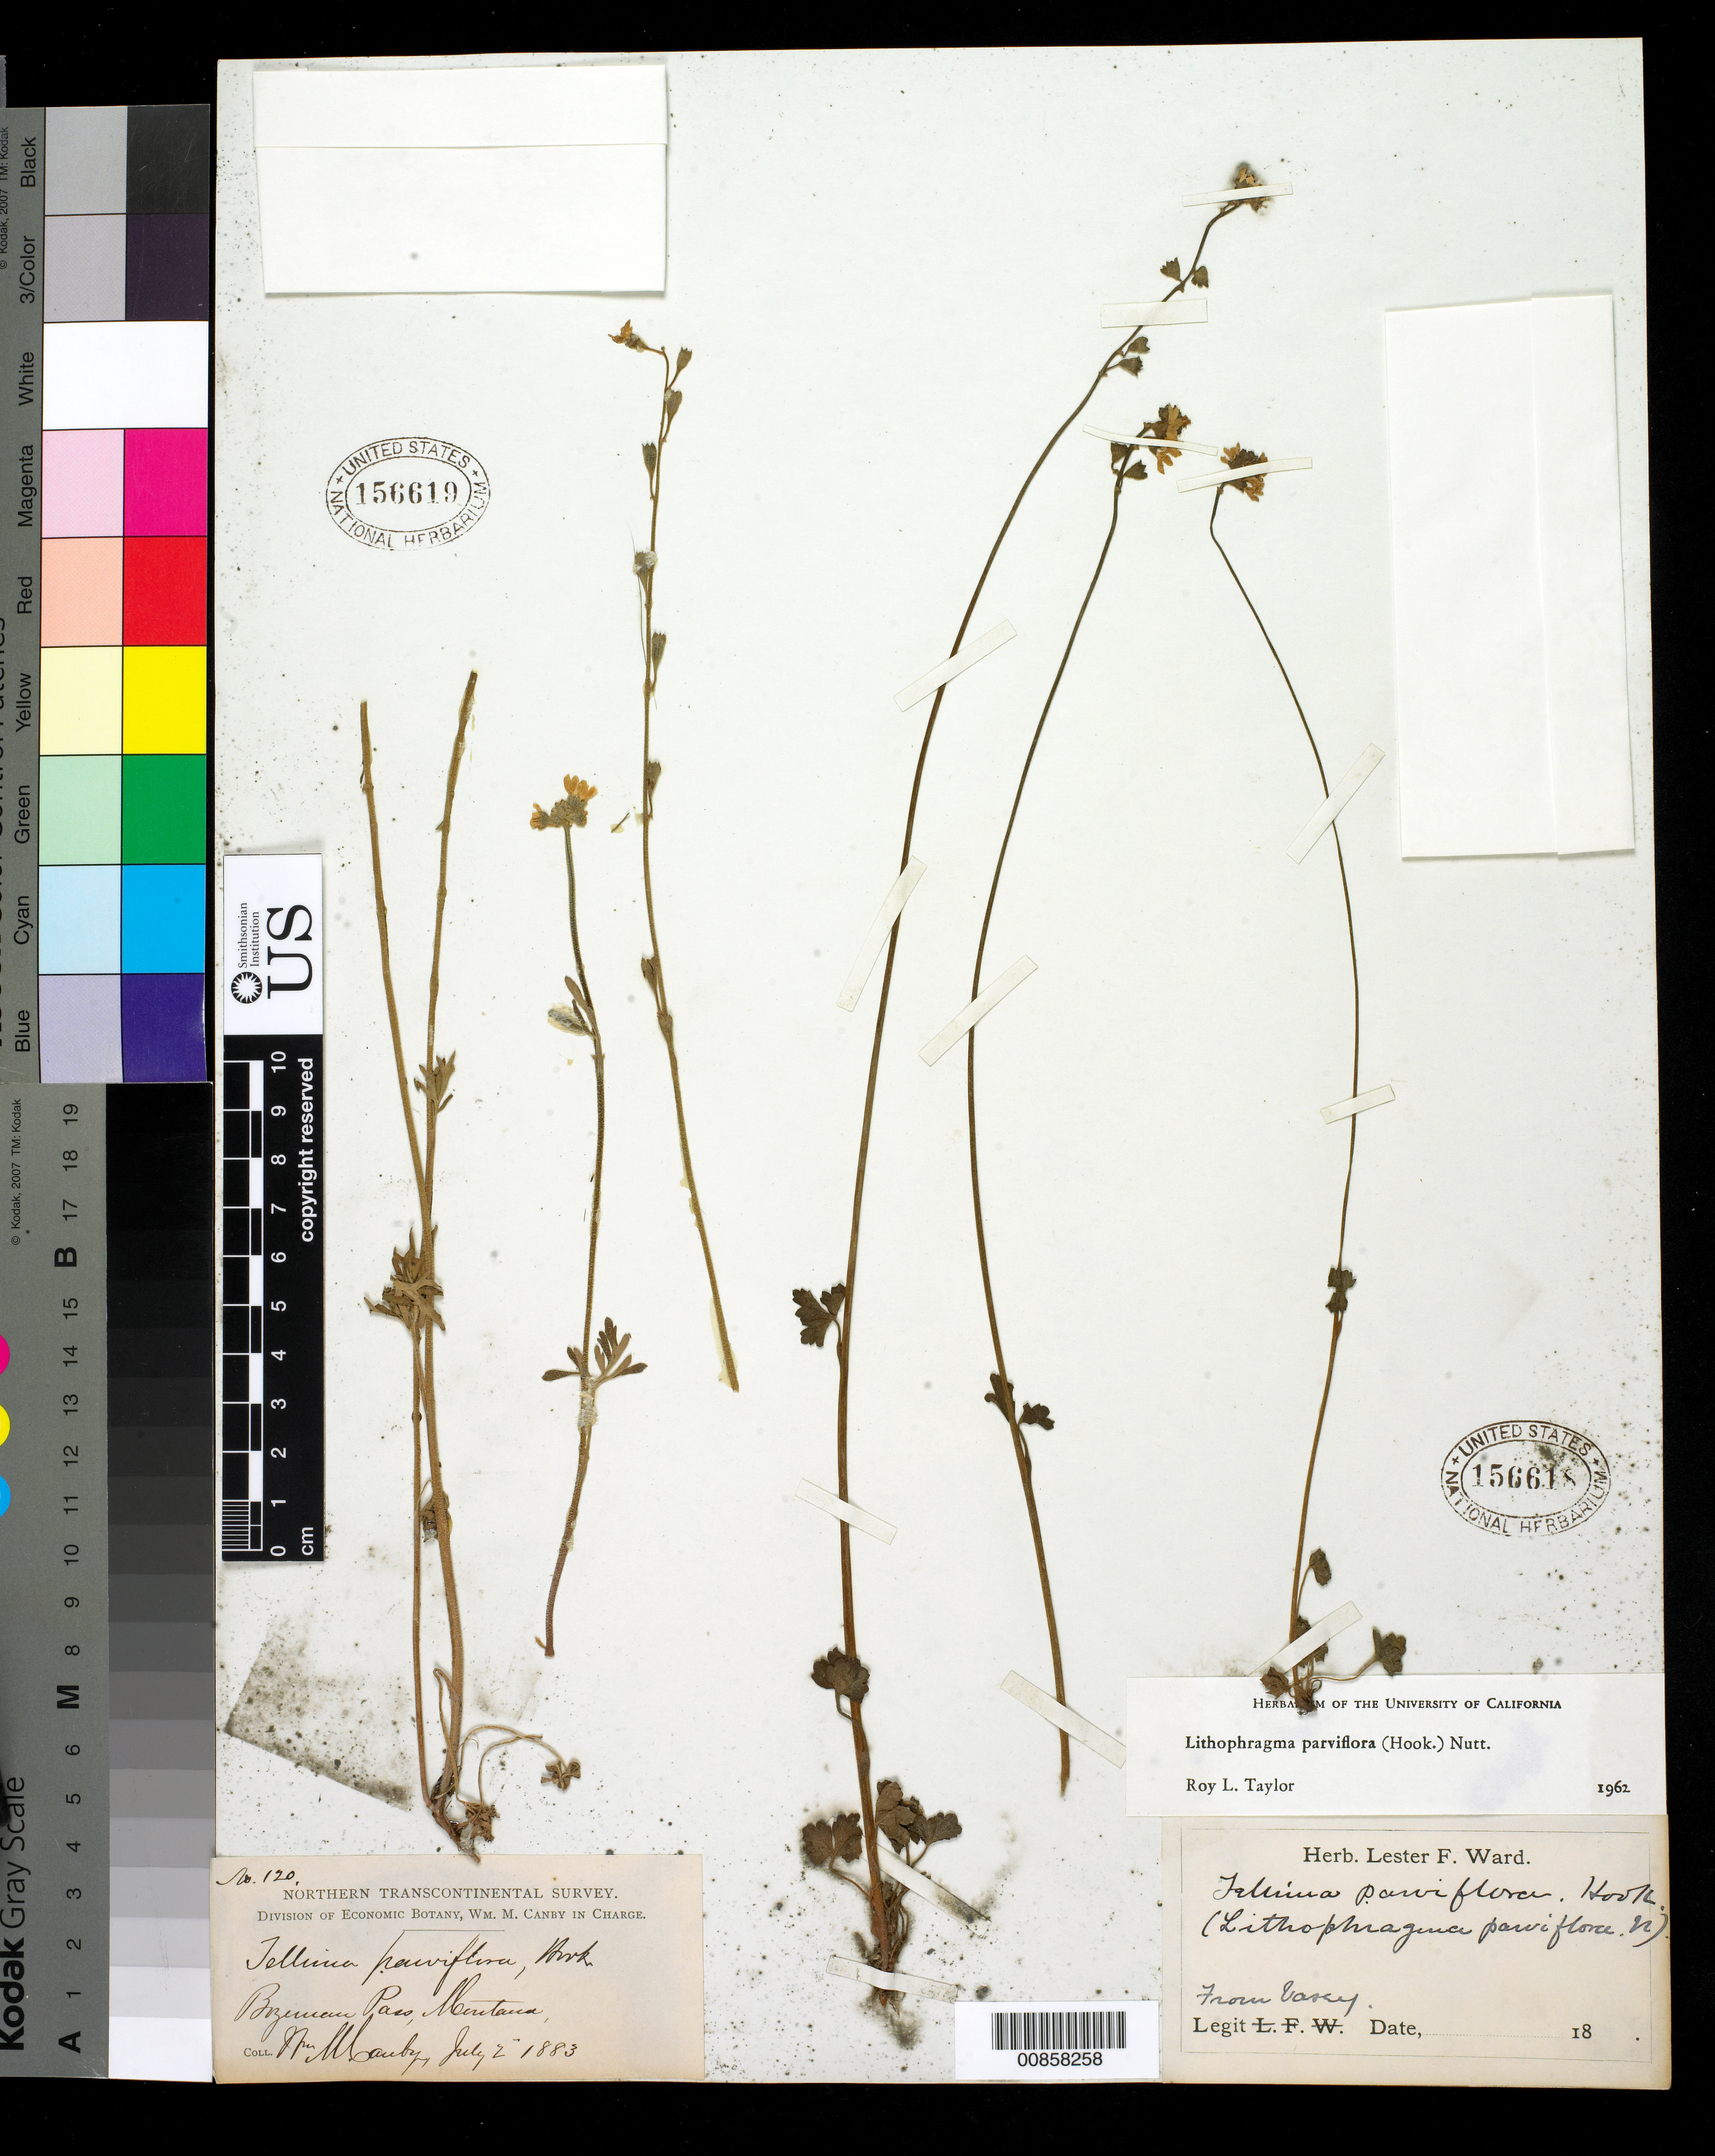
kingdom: Plantae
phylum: Tracheophyta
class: Magnoliopsida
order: Saxifragales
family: Saxifragaceae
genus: Lithophragma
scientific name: Lithophragma parviflorum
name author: (Hook.) Nutt.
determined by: Taylor, R. L.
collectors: W. M. Canby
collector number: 120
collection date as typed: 02 Jul 1883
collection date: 1883-07-02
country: United States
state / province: Montana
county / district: Gallatin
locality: Bozeman Pass.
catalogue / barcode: US 156618